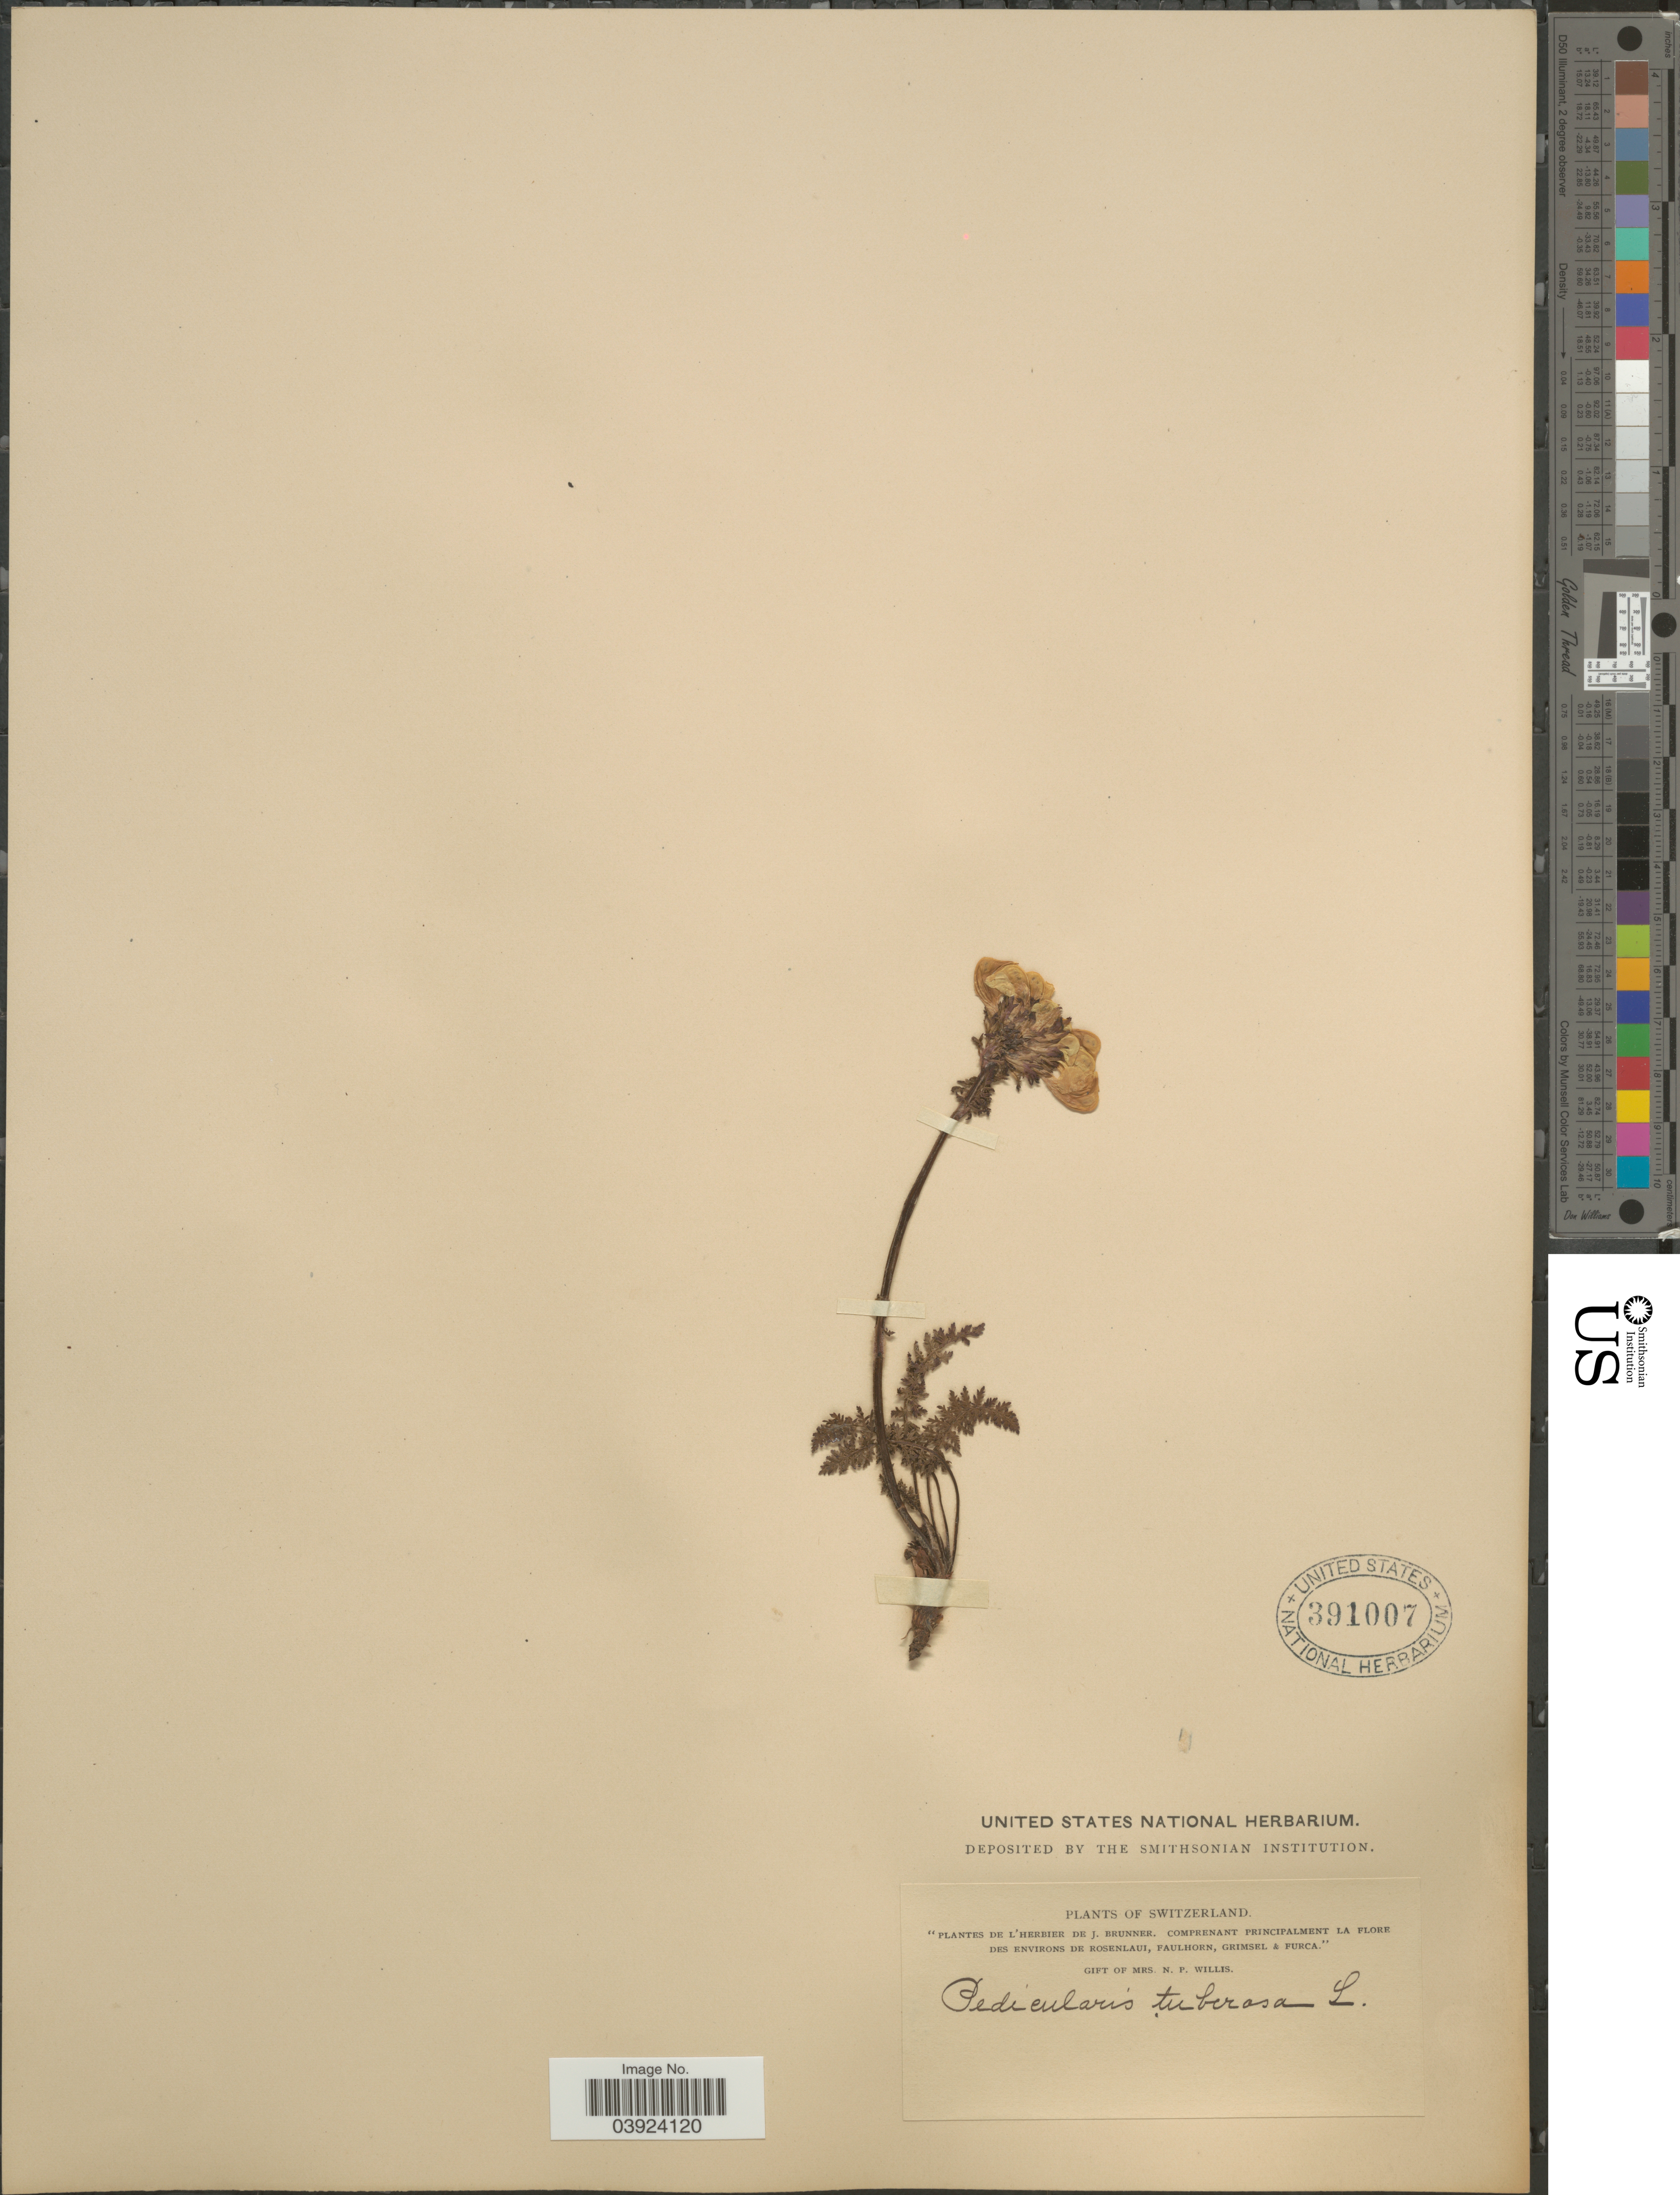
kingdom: Plantae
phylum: Tracheophyta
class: Magnoliopsida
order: Lamiales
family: Orobanchaceae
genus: Pedicularis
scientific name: Pedicularis tuberosa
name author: L.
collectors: ex herb. J. Brunner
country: Switzerland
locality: Environs de Rosenlaui, Faulhorn, Grimsel & Furca.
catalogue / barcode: US 391007